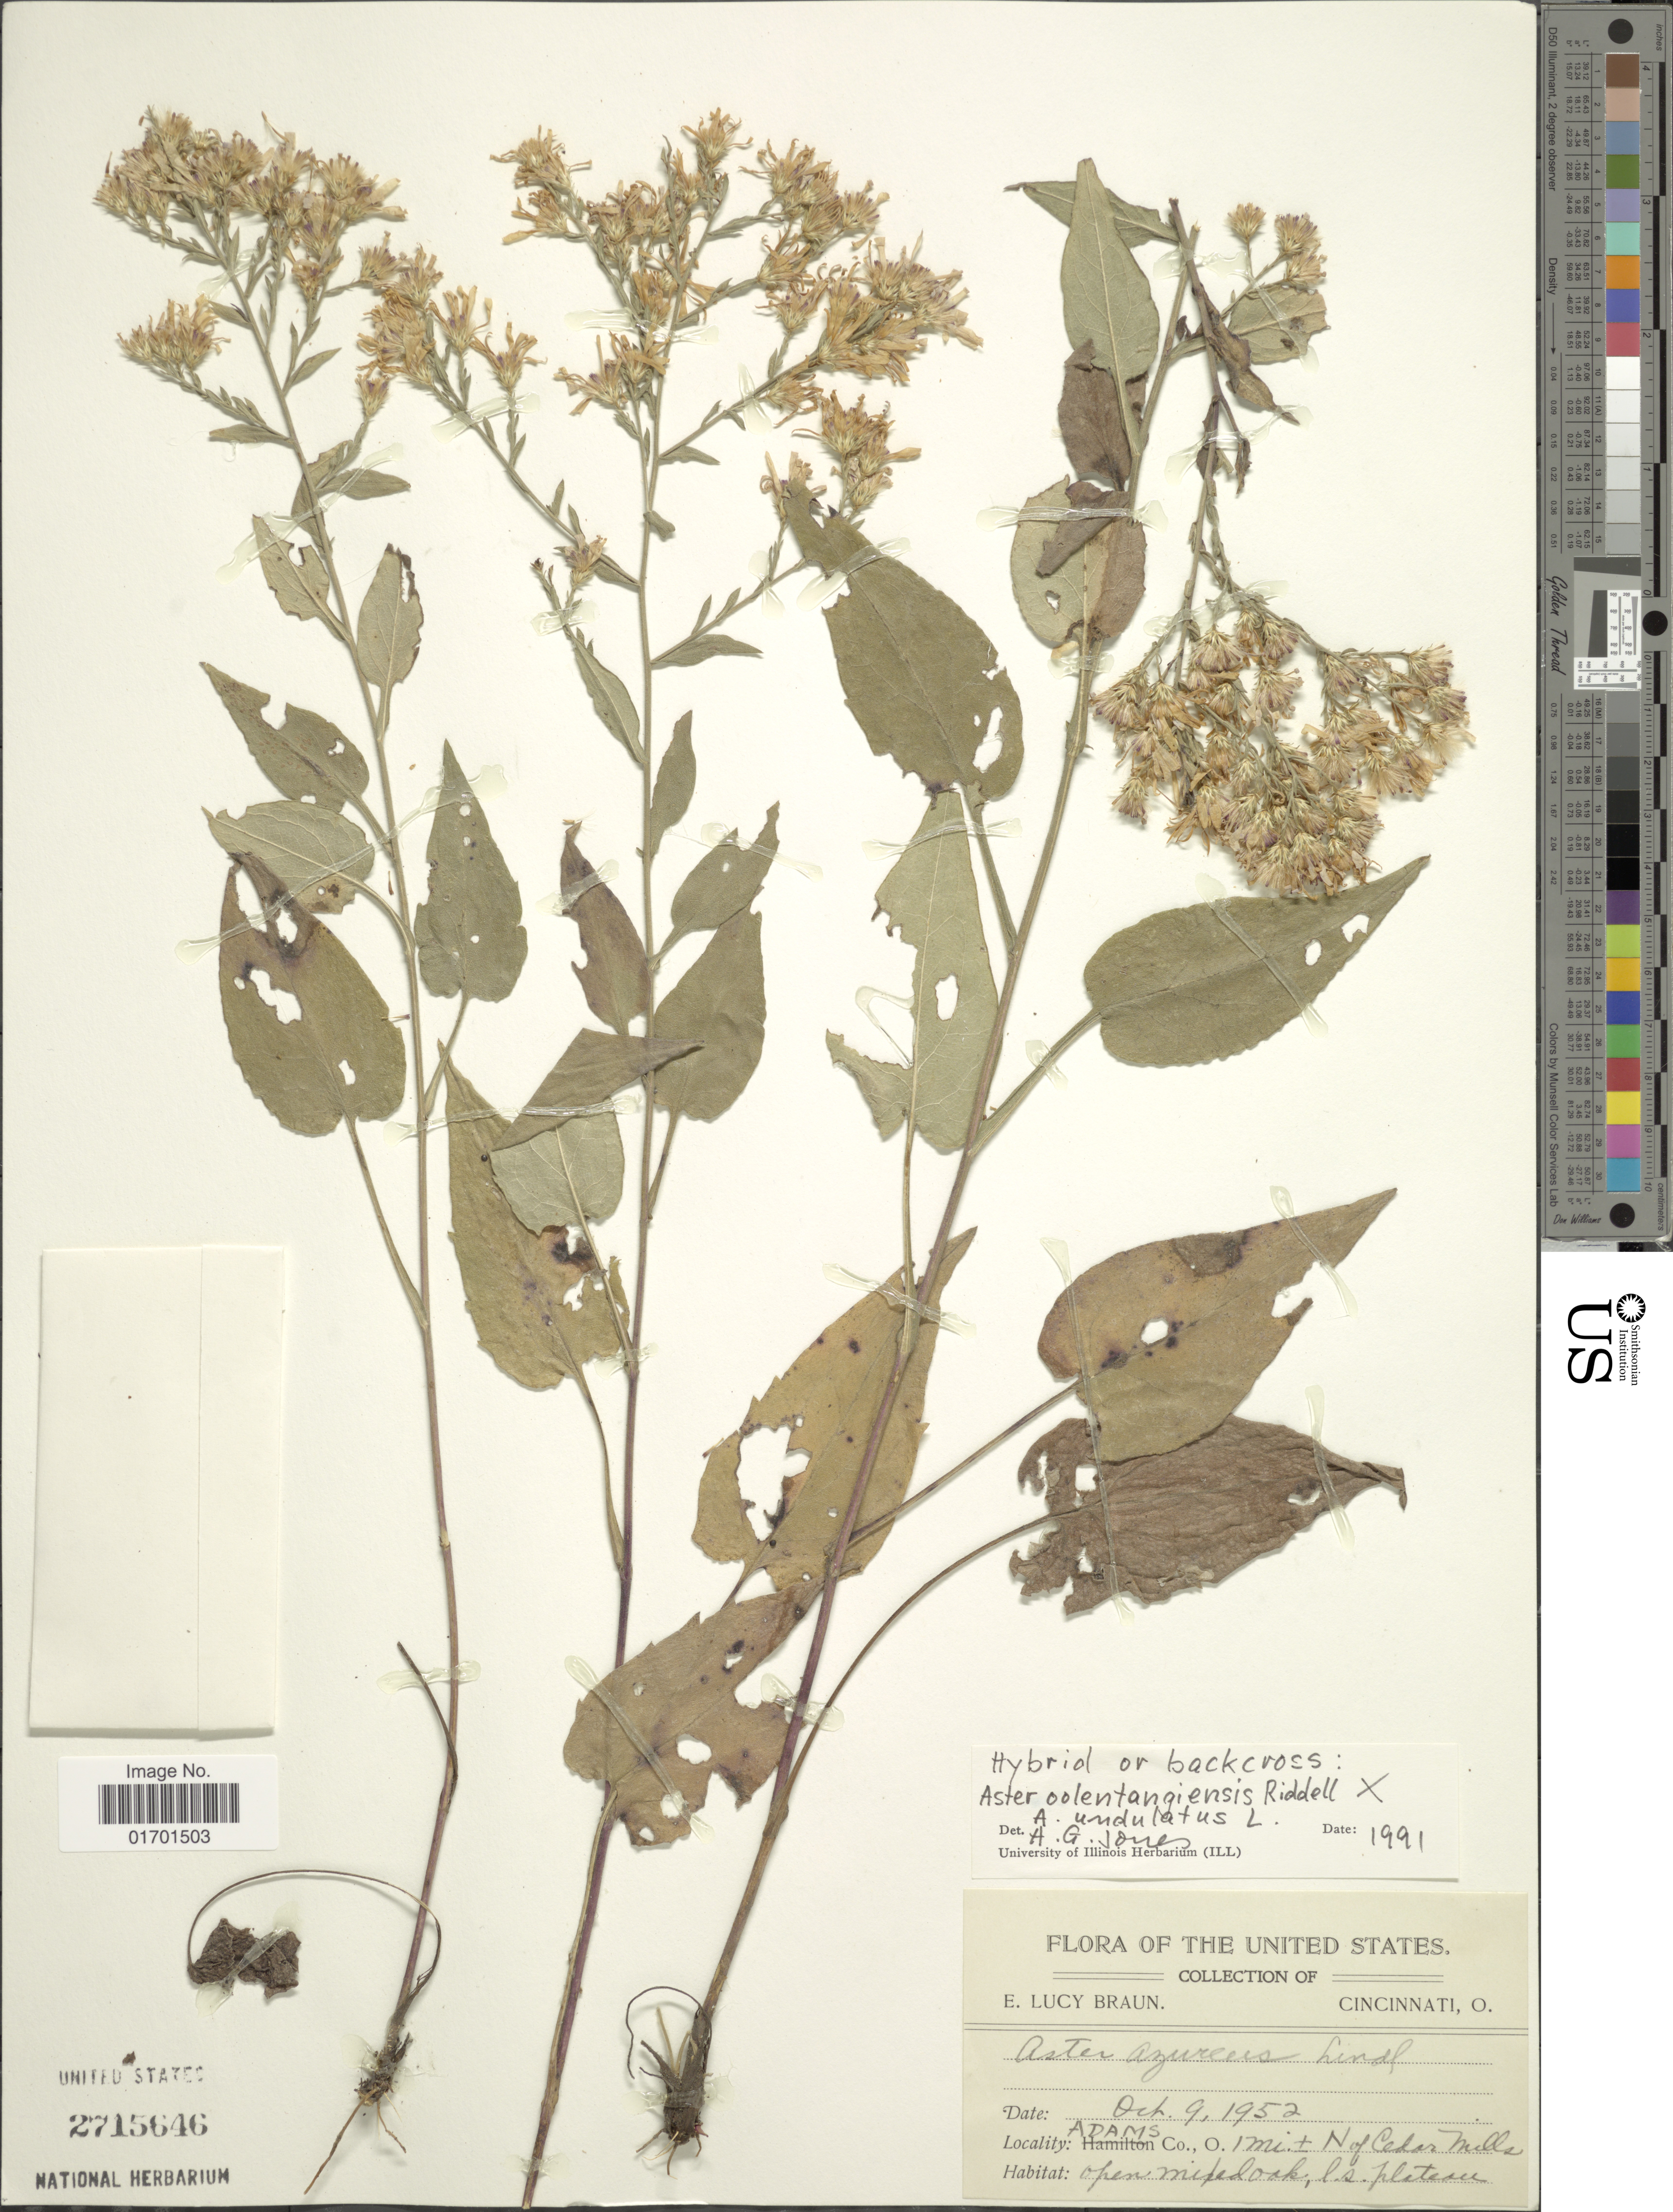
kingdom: Plantae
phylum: Tracheophyta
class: Magnoliopsida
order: Asterales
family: Asteraceae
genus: Symphyotrichum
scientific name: Symphyotrichum oolentangiense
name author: (Riddell) G.L. Nesom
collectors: E. L. Braun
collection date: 1952-10-09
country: United States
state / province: Ohio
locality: Adams Co., O. 1 mi. + N of Cedar Mills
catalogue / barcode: US 2715646